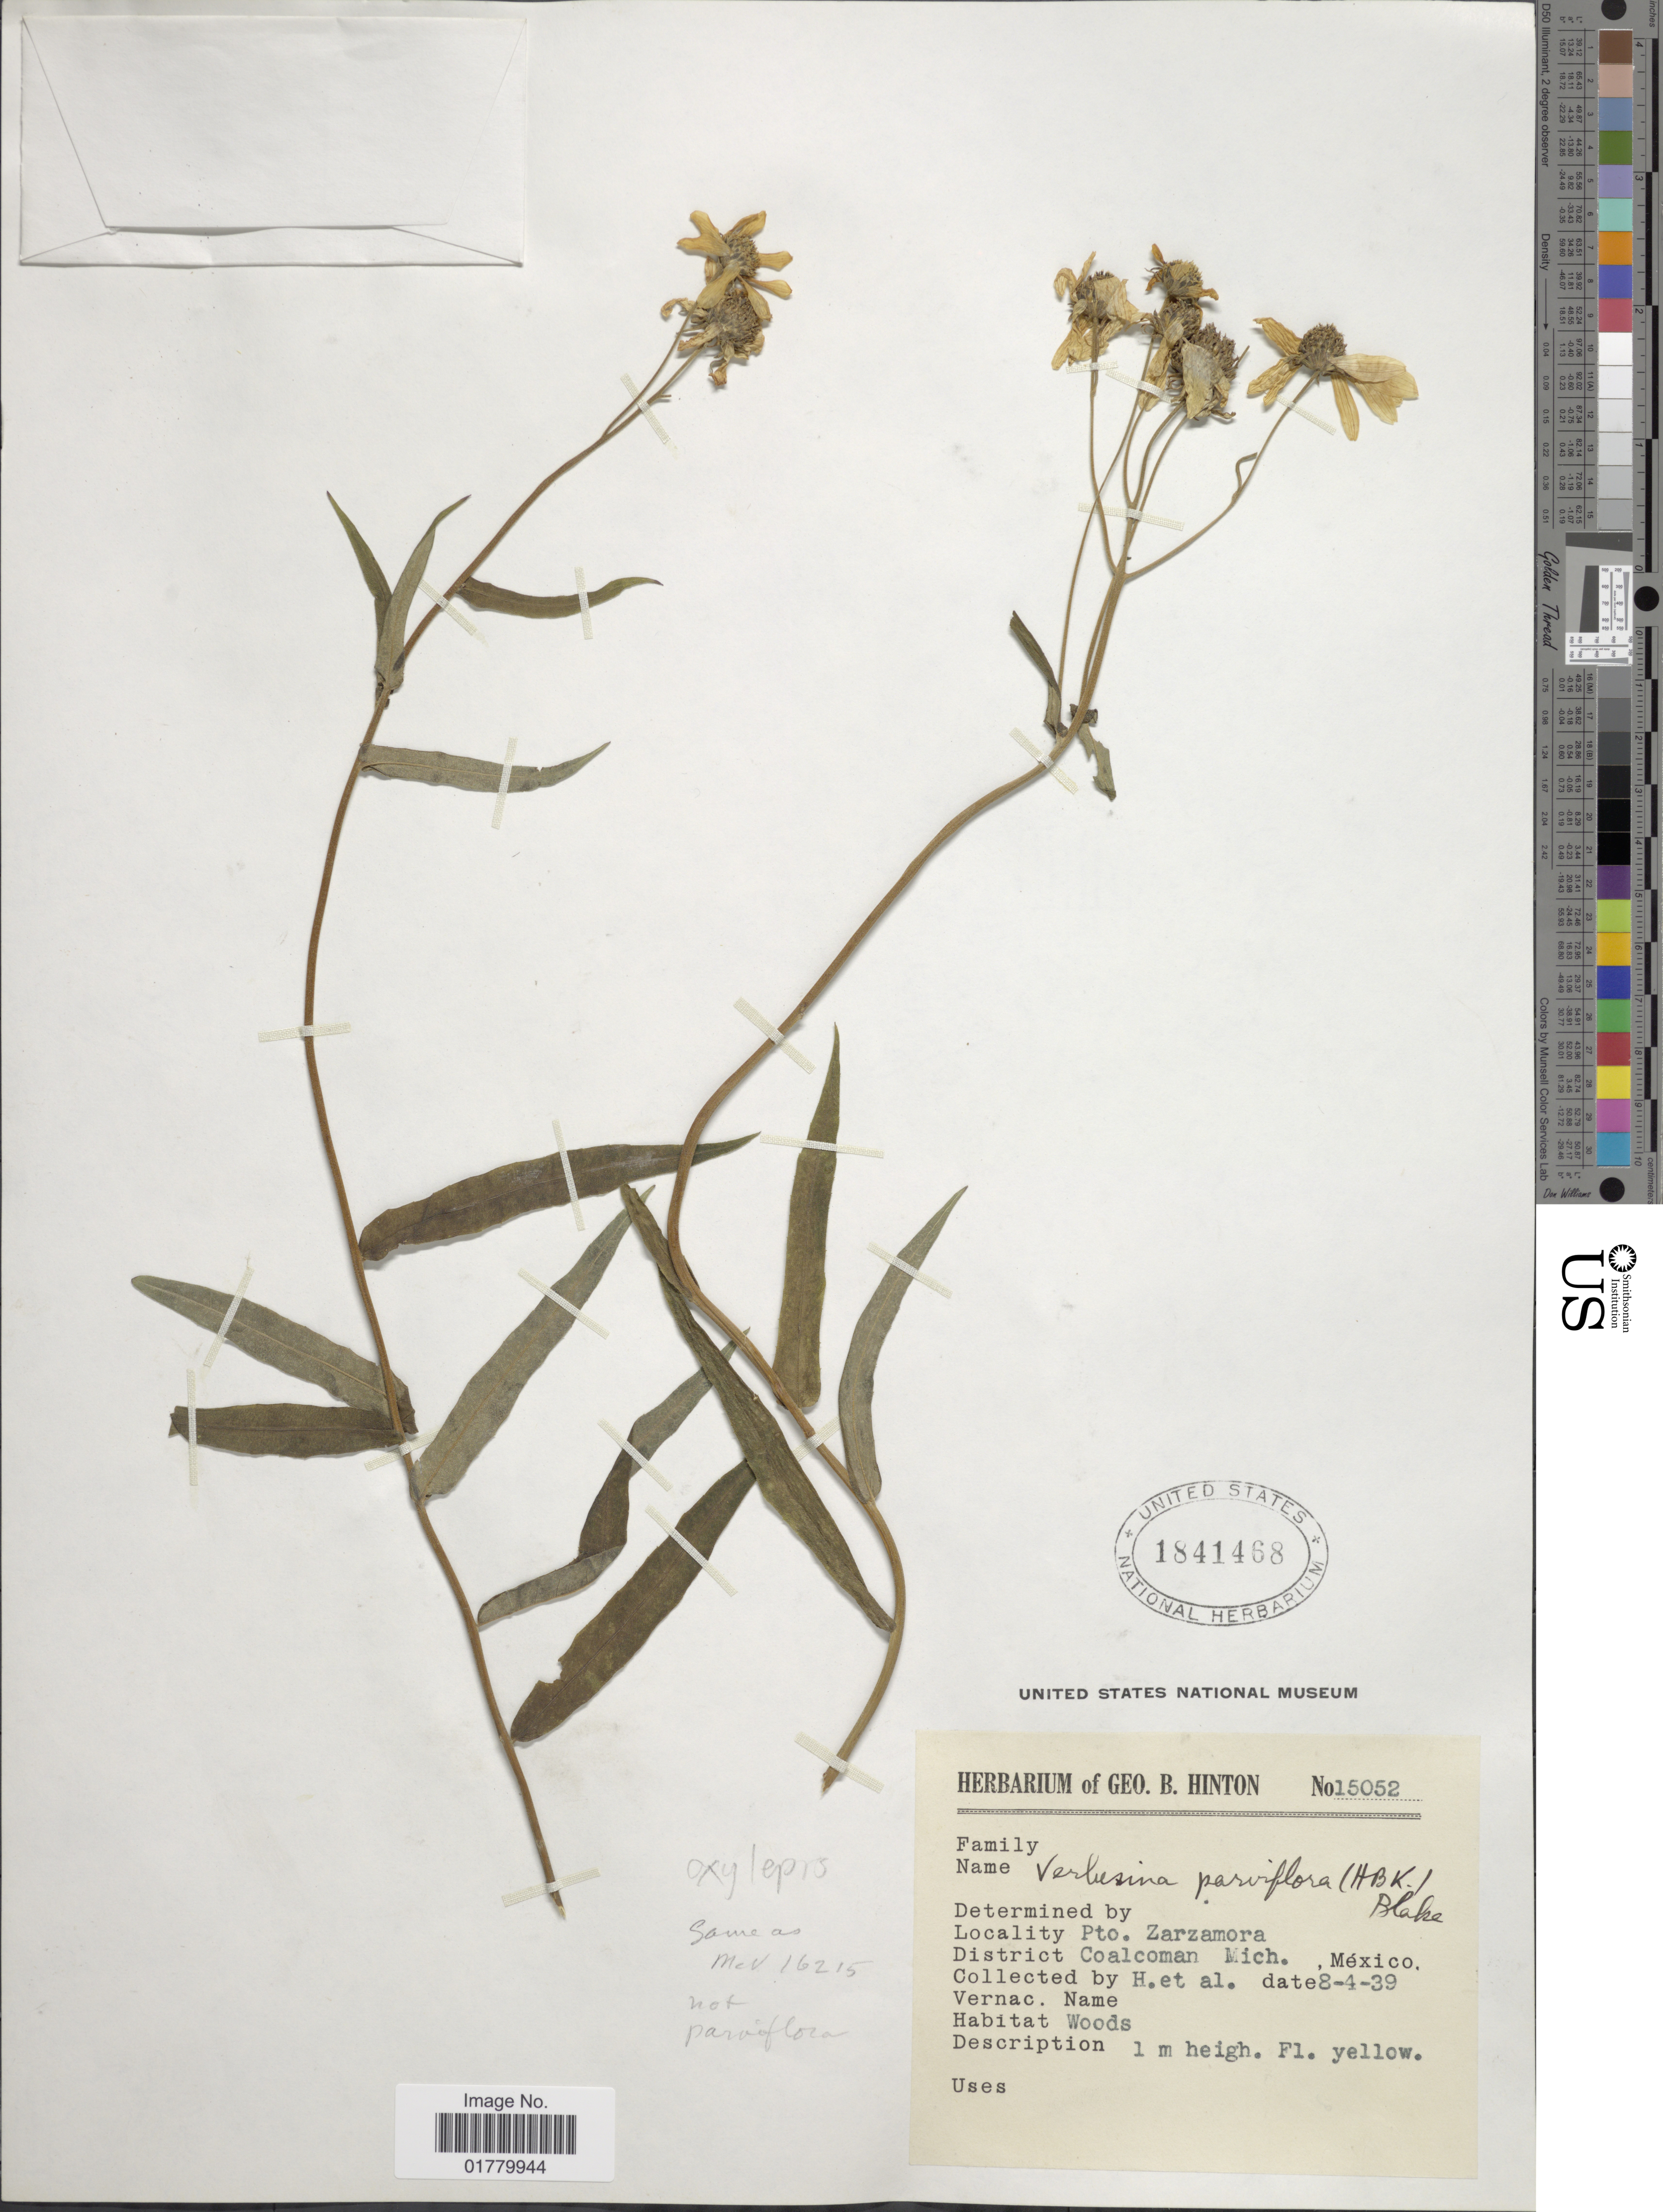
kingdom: Plantae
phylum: Tracheophyta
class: Magnoliopsida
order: Asterales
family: Asteraceae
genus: Verbesina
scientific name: Verbesina oxylepis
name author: S.F. Blake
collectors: G. B. Hinton & et al.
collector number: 15052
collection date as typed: Transcribed d/m/y: 4/8/39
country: Mexico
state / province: Michoacán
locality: Pto. Zarzamora, District Coalcoman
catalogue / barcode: US 1841468